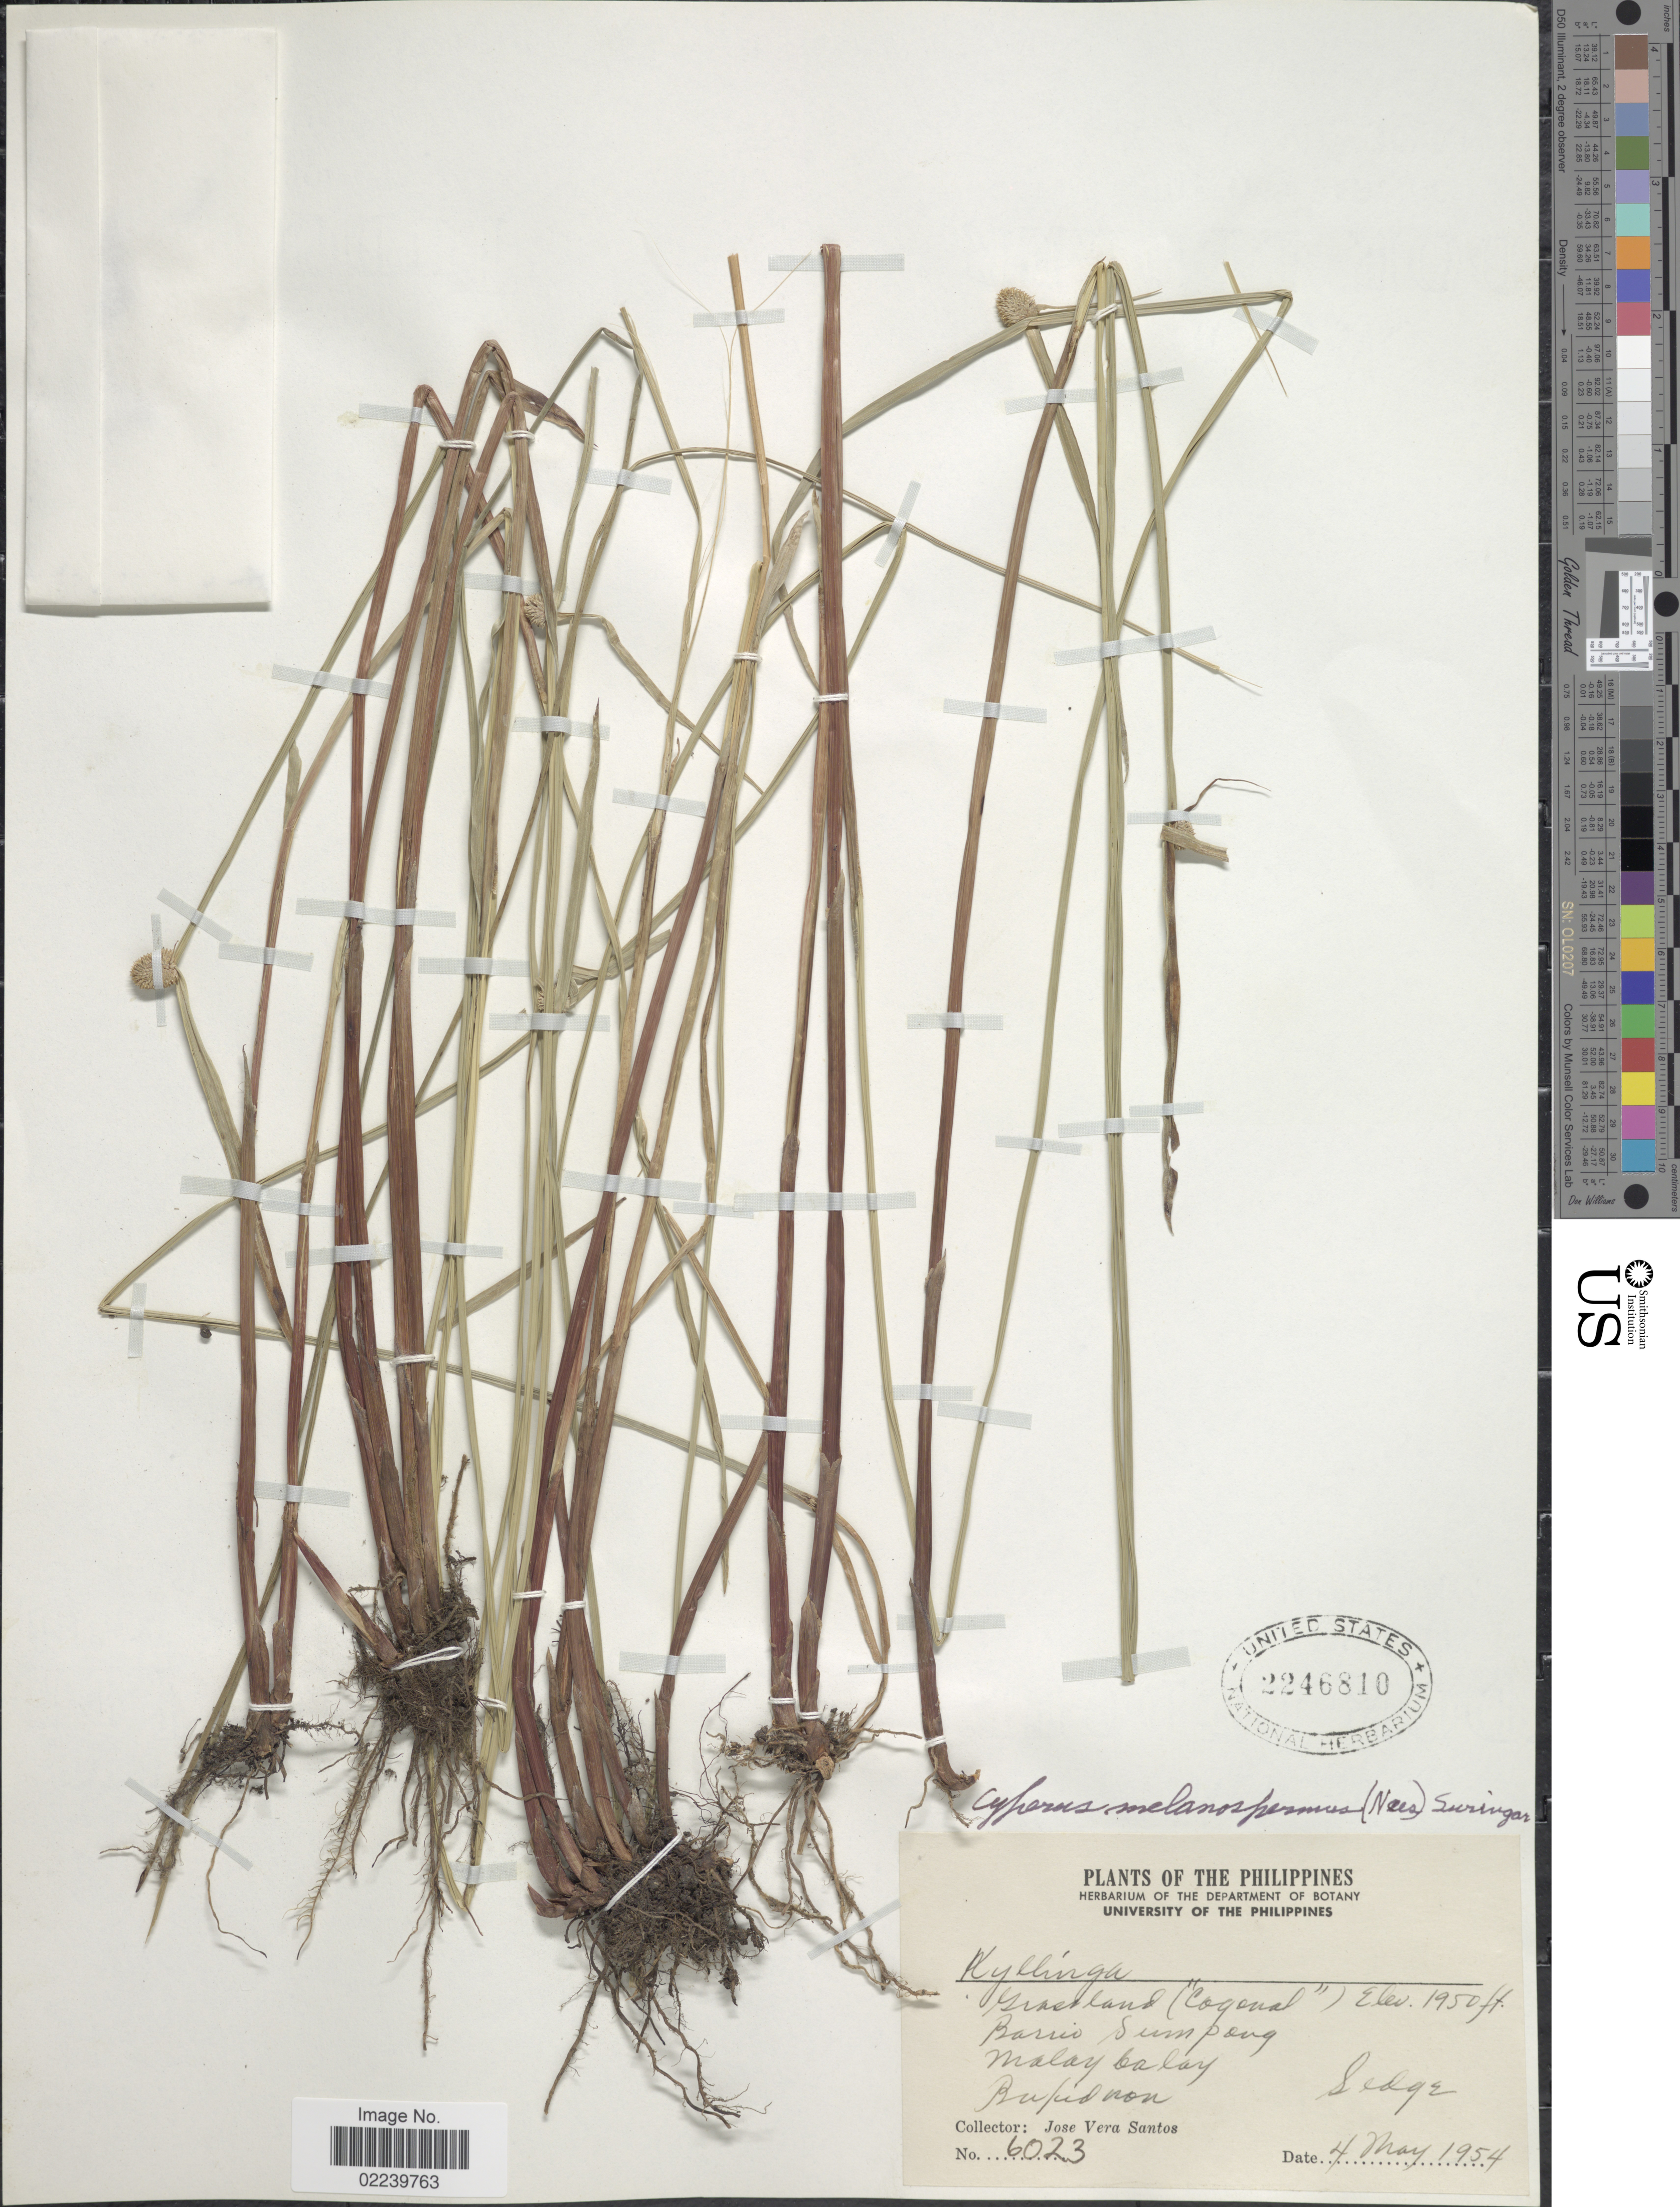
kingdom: Plantae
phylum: Tracheophyta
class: Liliopsida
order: Poales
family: Cyperaceae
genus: Cyperus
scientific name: Cyperus melanospermus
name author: (Nees) Valck. Sur.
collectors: J. Santos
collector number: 6023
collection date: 1954-05-04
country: Philippines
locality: Barrio Sumpong, Malay Calay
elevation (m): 594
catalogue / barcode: US 2246810